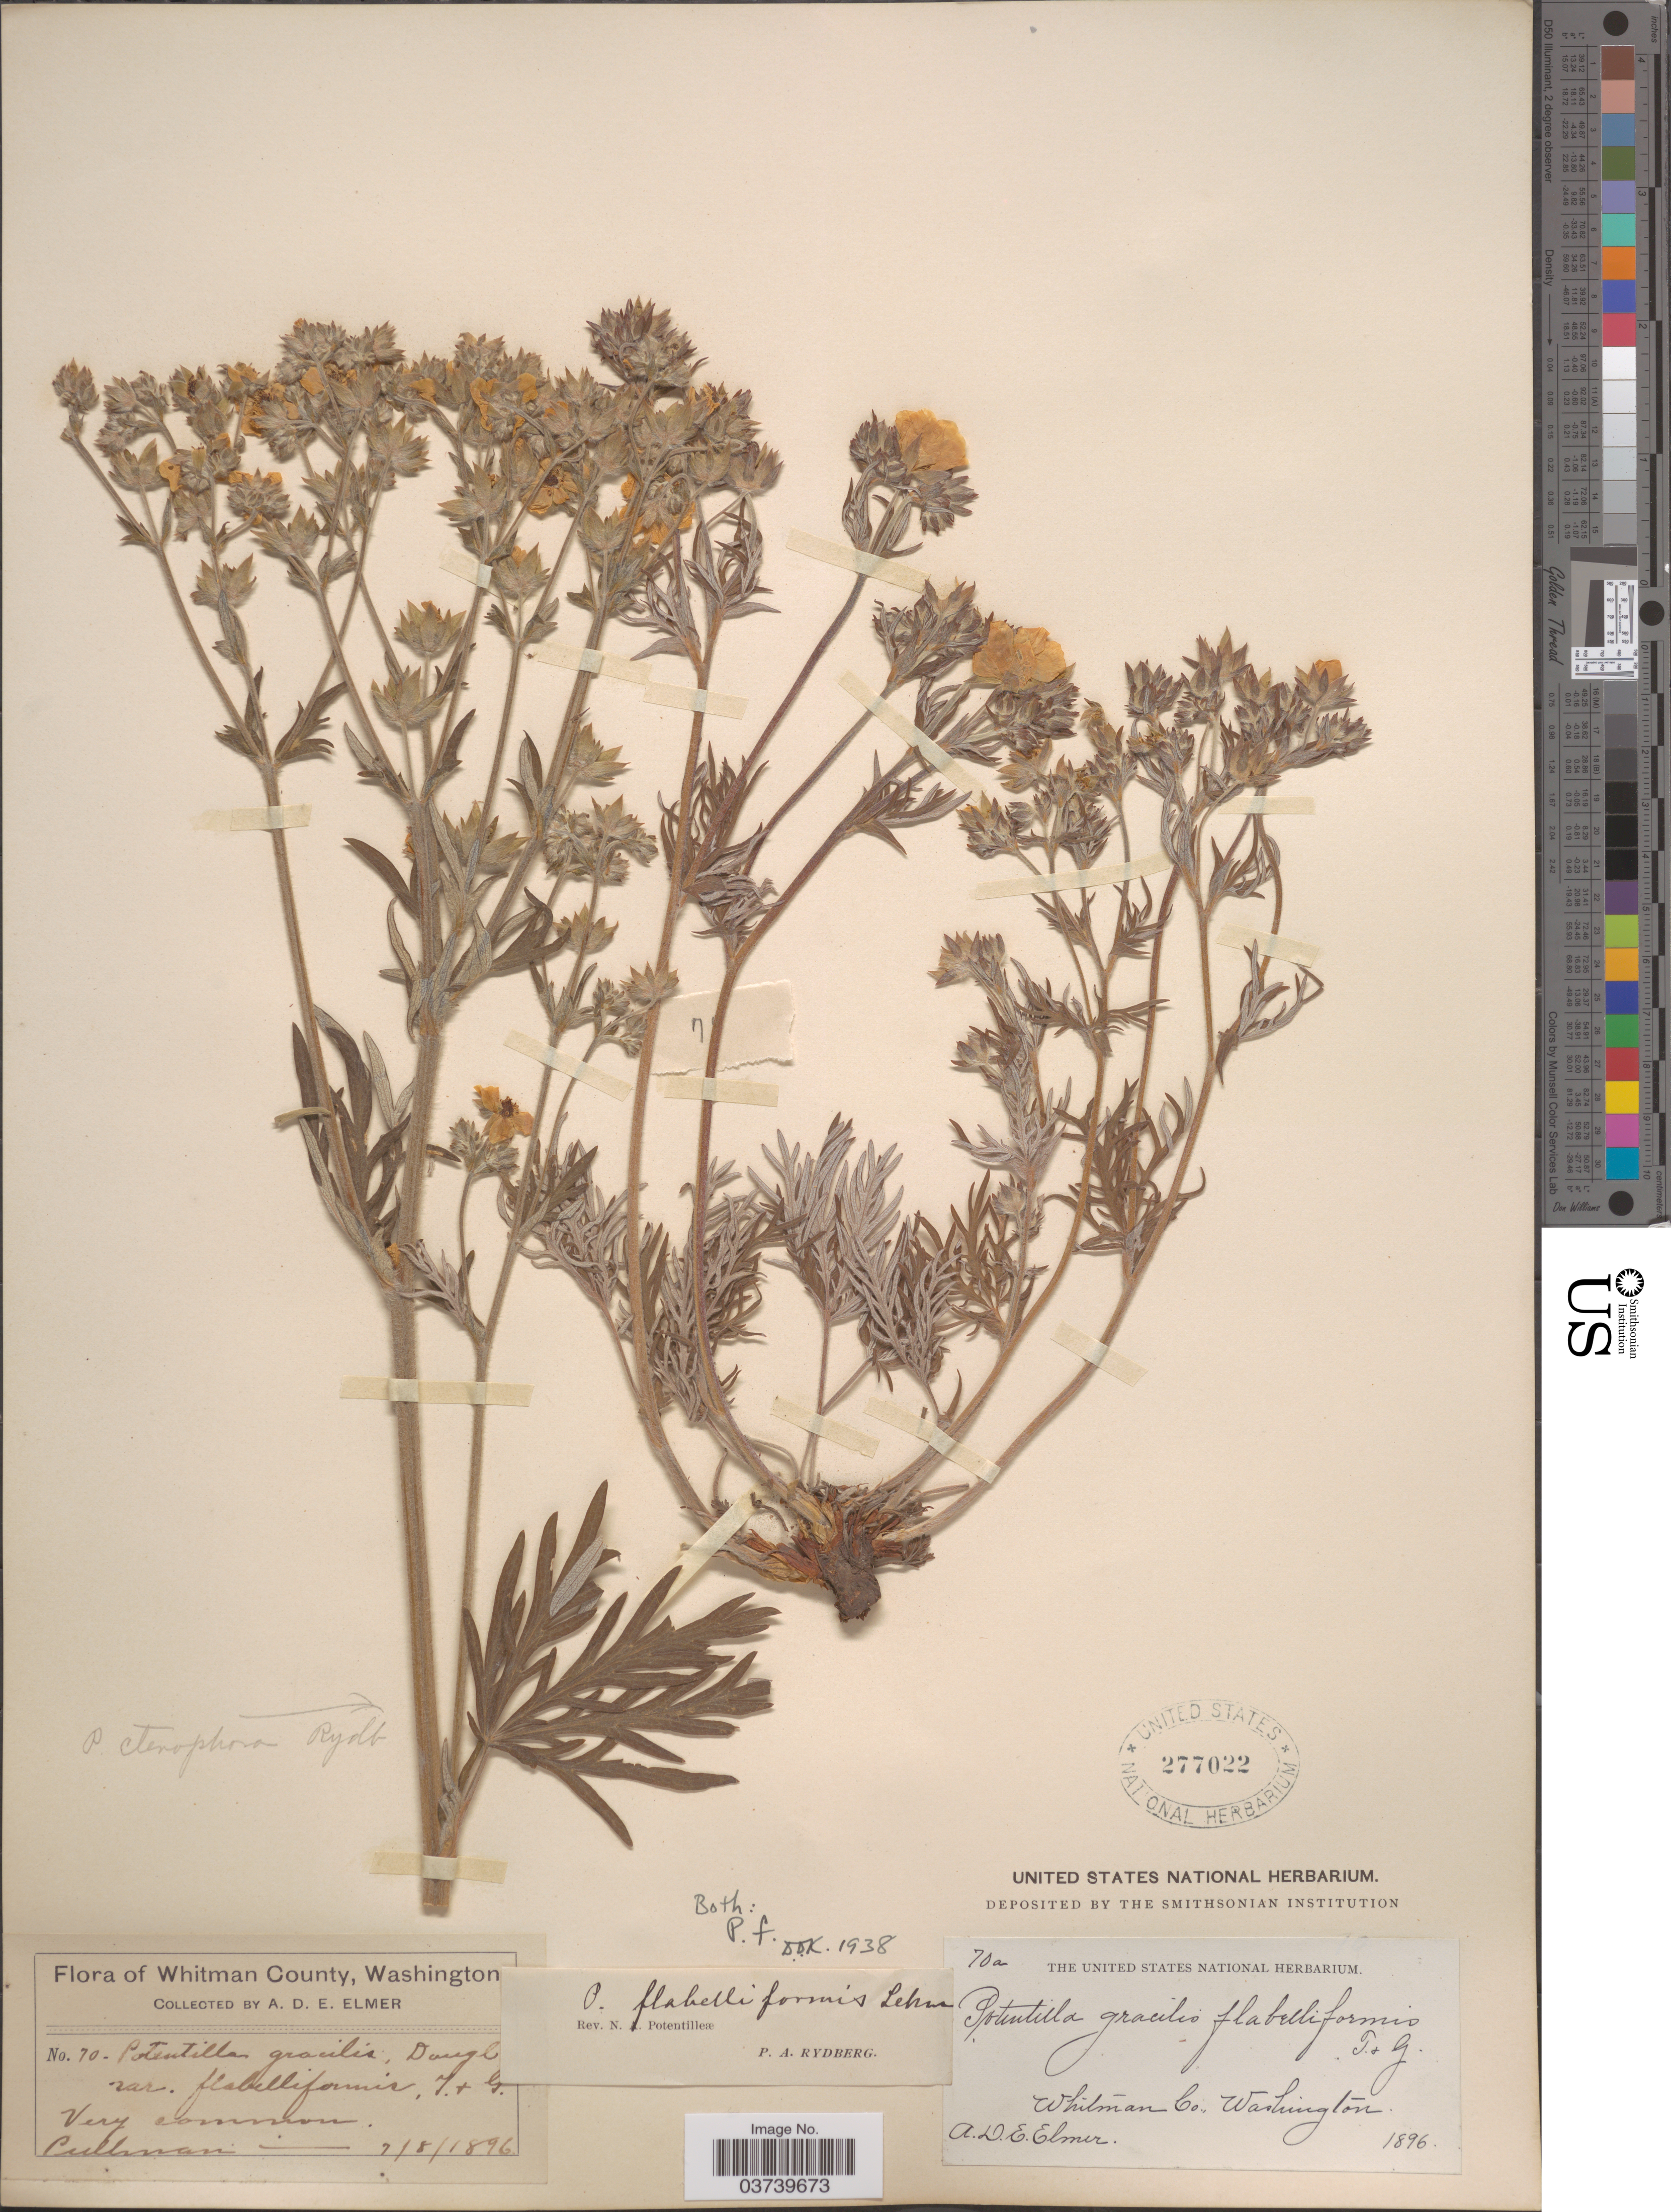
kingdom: Plantae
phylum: Tracheophyta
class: Magnoliopsida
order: Rosales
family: Rosaceae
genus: Potentilla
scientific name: Potentilla gracilis var. flabelliformis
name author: (Lehm.) Nutt.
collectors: A. D. E. Elmer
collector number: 70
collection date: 1896-07-08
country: United States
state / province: Washington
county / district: Whitman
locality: Whitman County. Pullman.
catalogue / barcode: US 277022